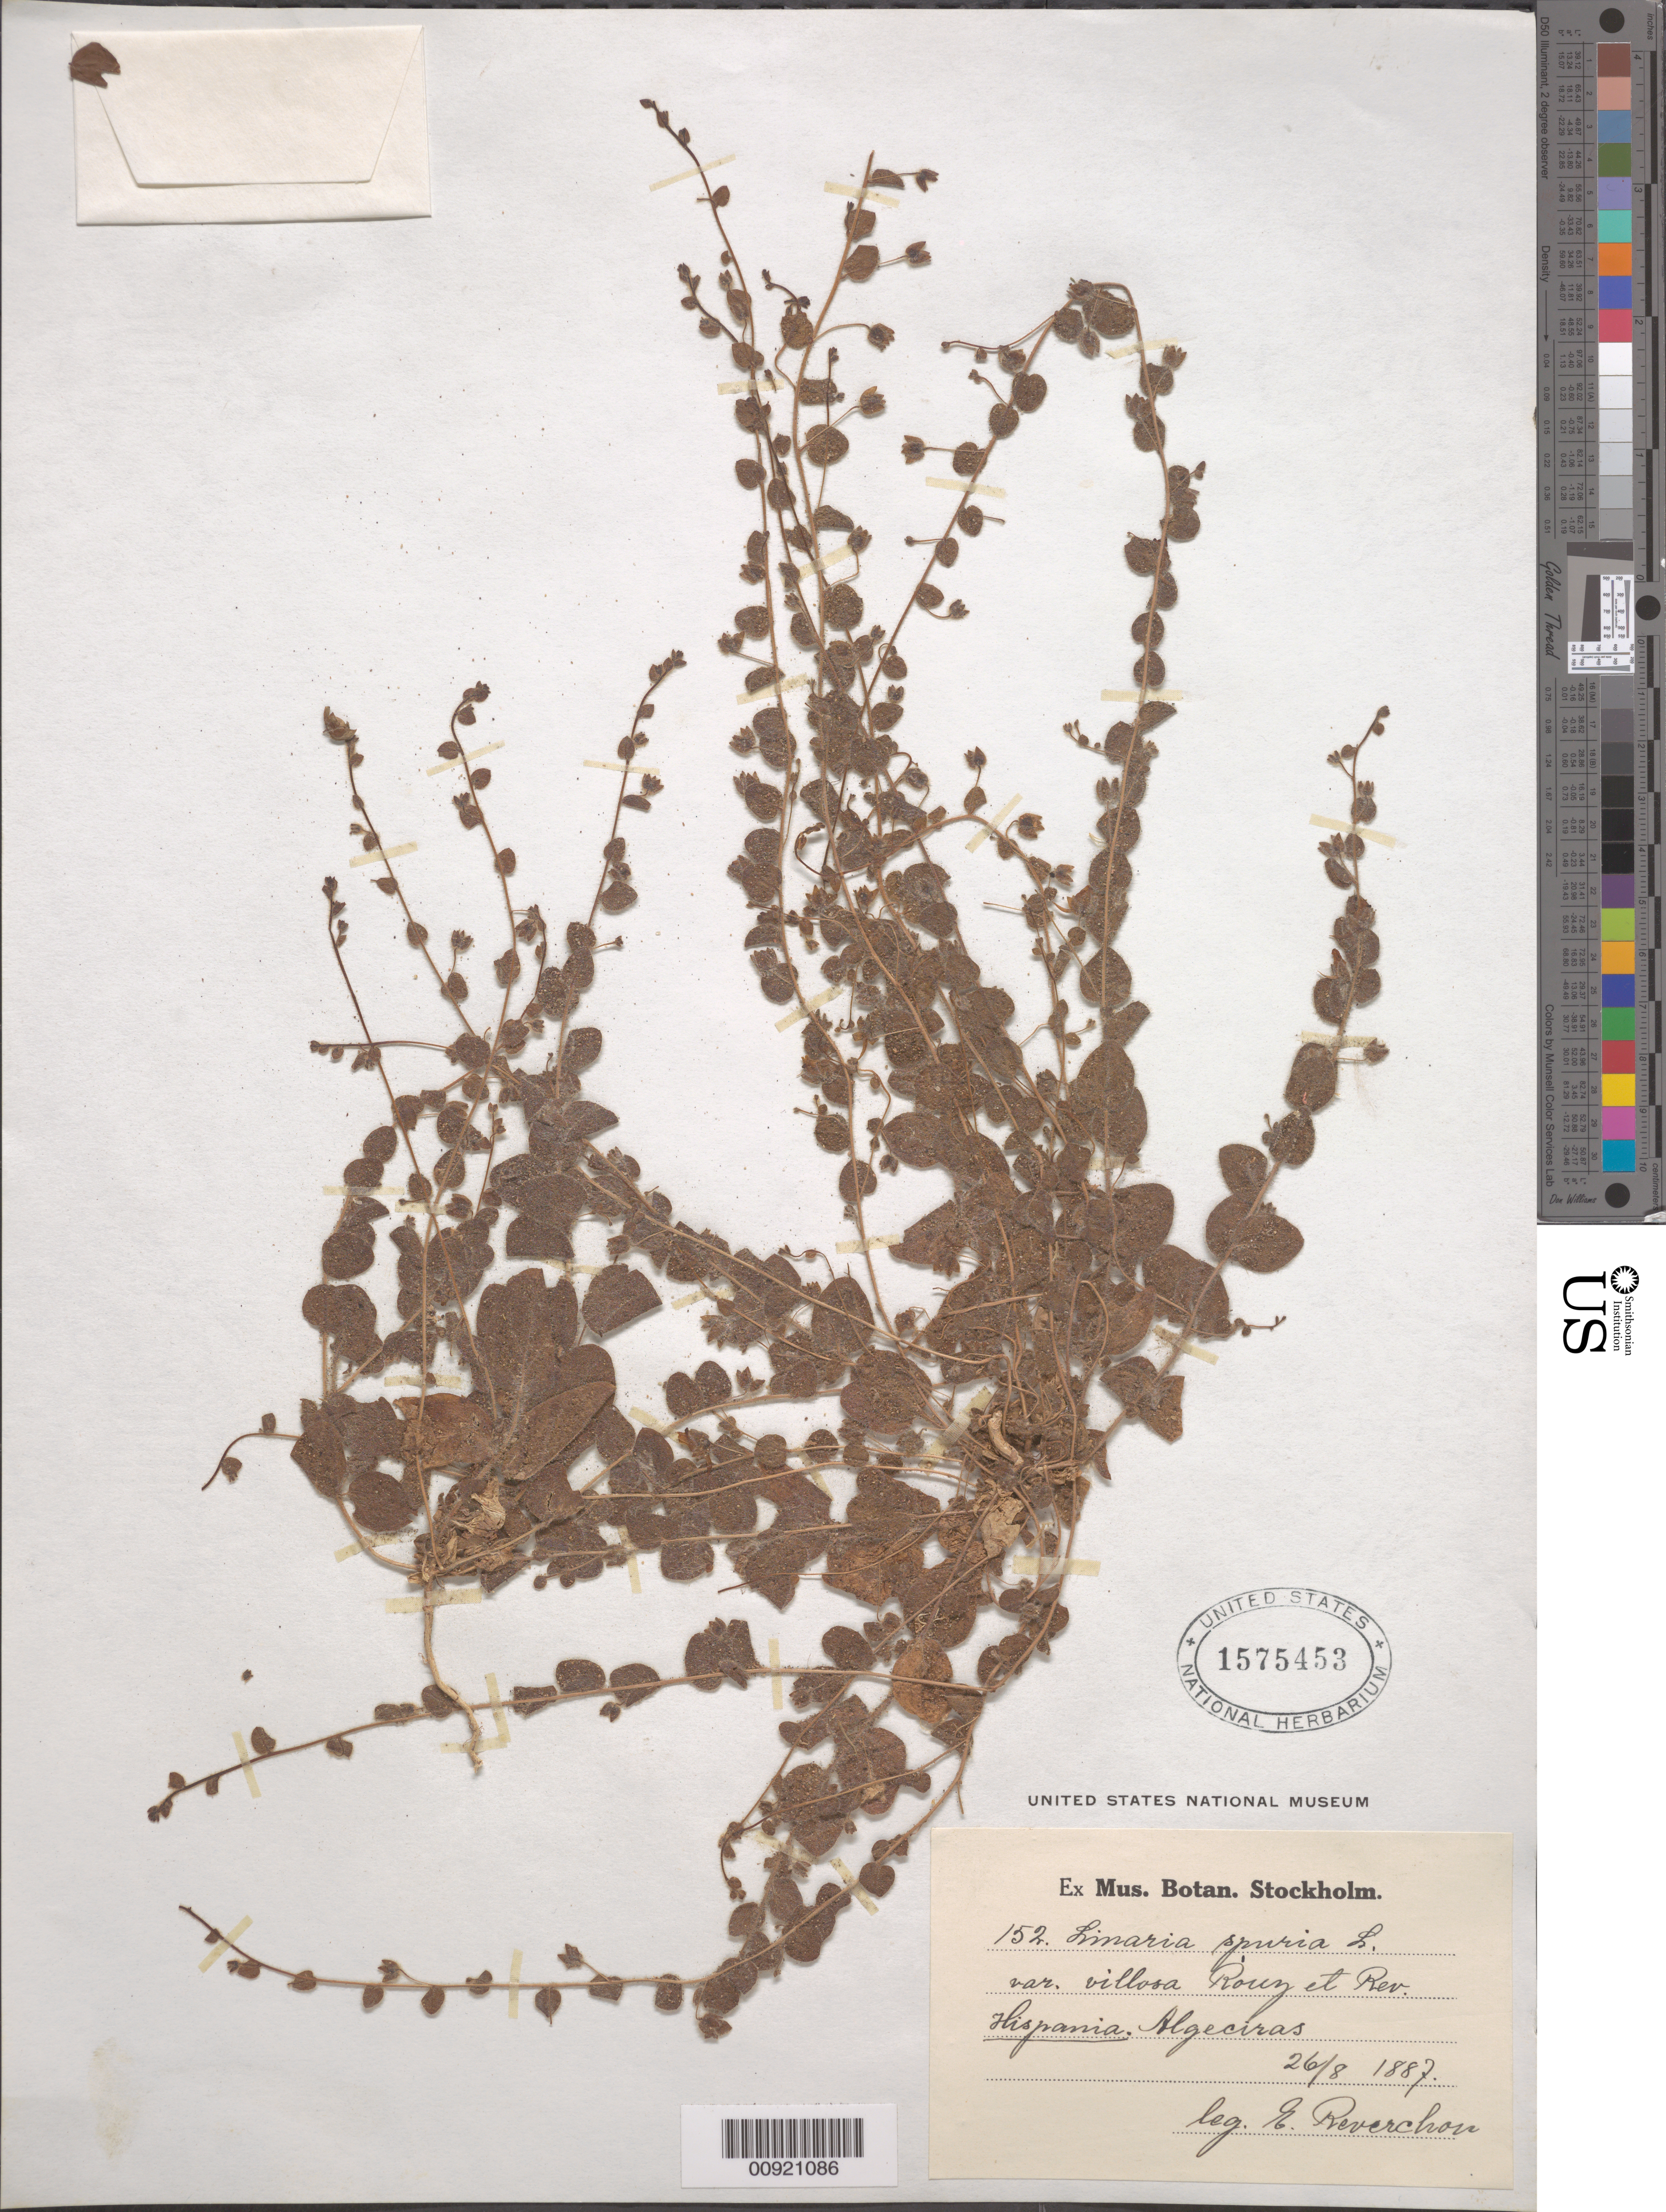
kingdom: Plantae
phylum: Tracheophyta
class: Magnoliopsida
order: Lamiales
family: Plantaginaceae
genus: Linaria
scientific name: Linaria spuria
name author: Mill.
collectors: E. Reverchon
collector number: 152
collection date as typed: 26 Aug 1887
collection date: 1887-08-26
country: Spain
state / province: Andalucia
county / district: Cadiz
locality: Algeciras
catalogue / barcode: US 1575453